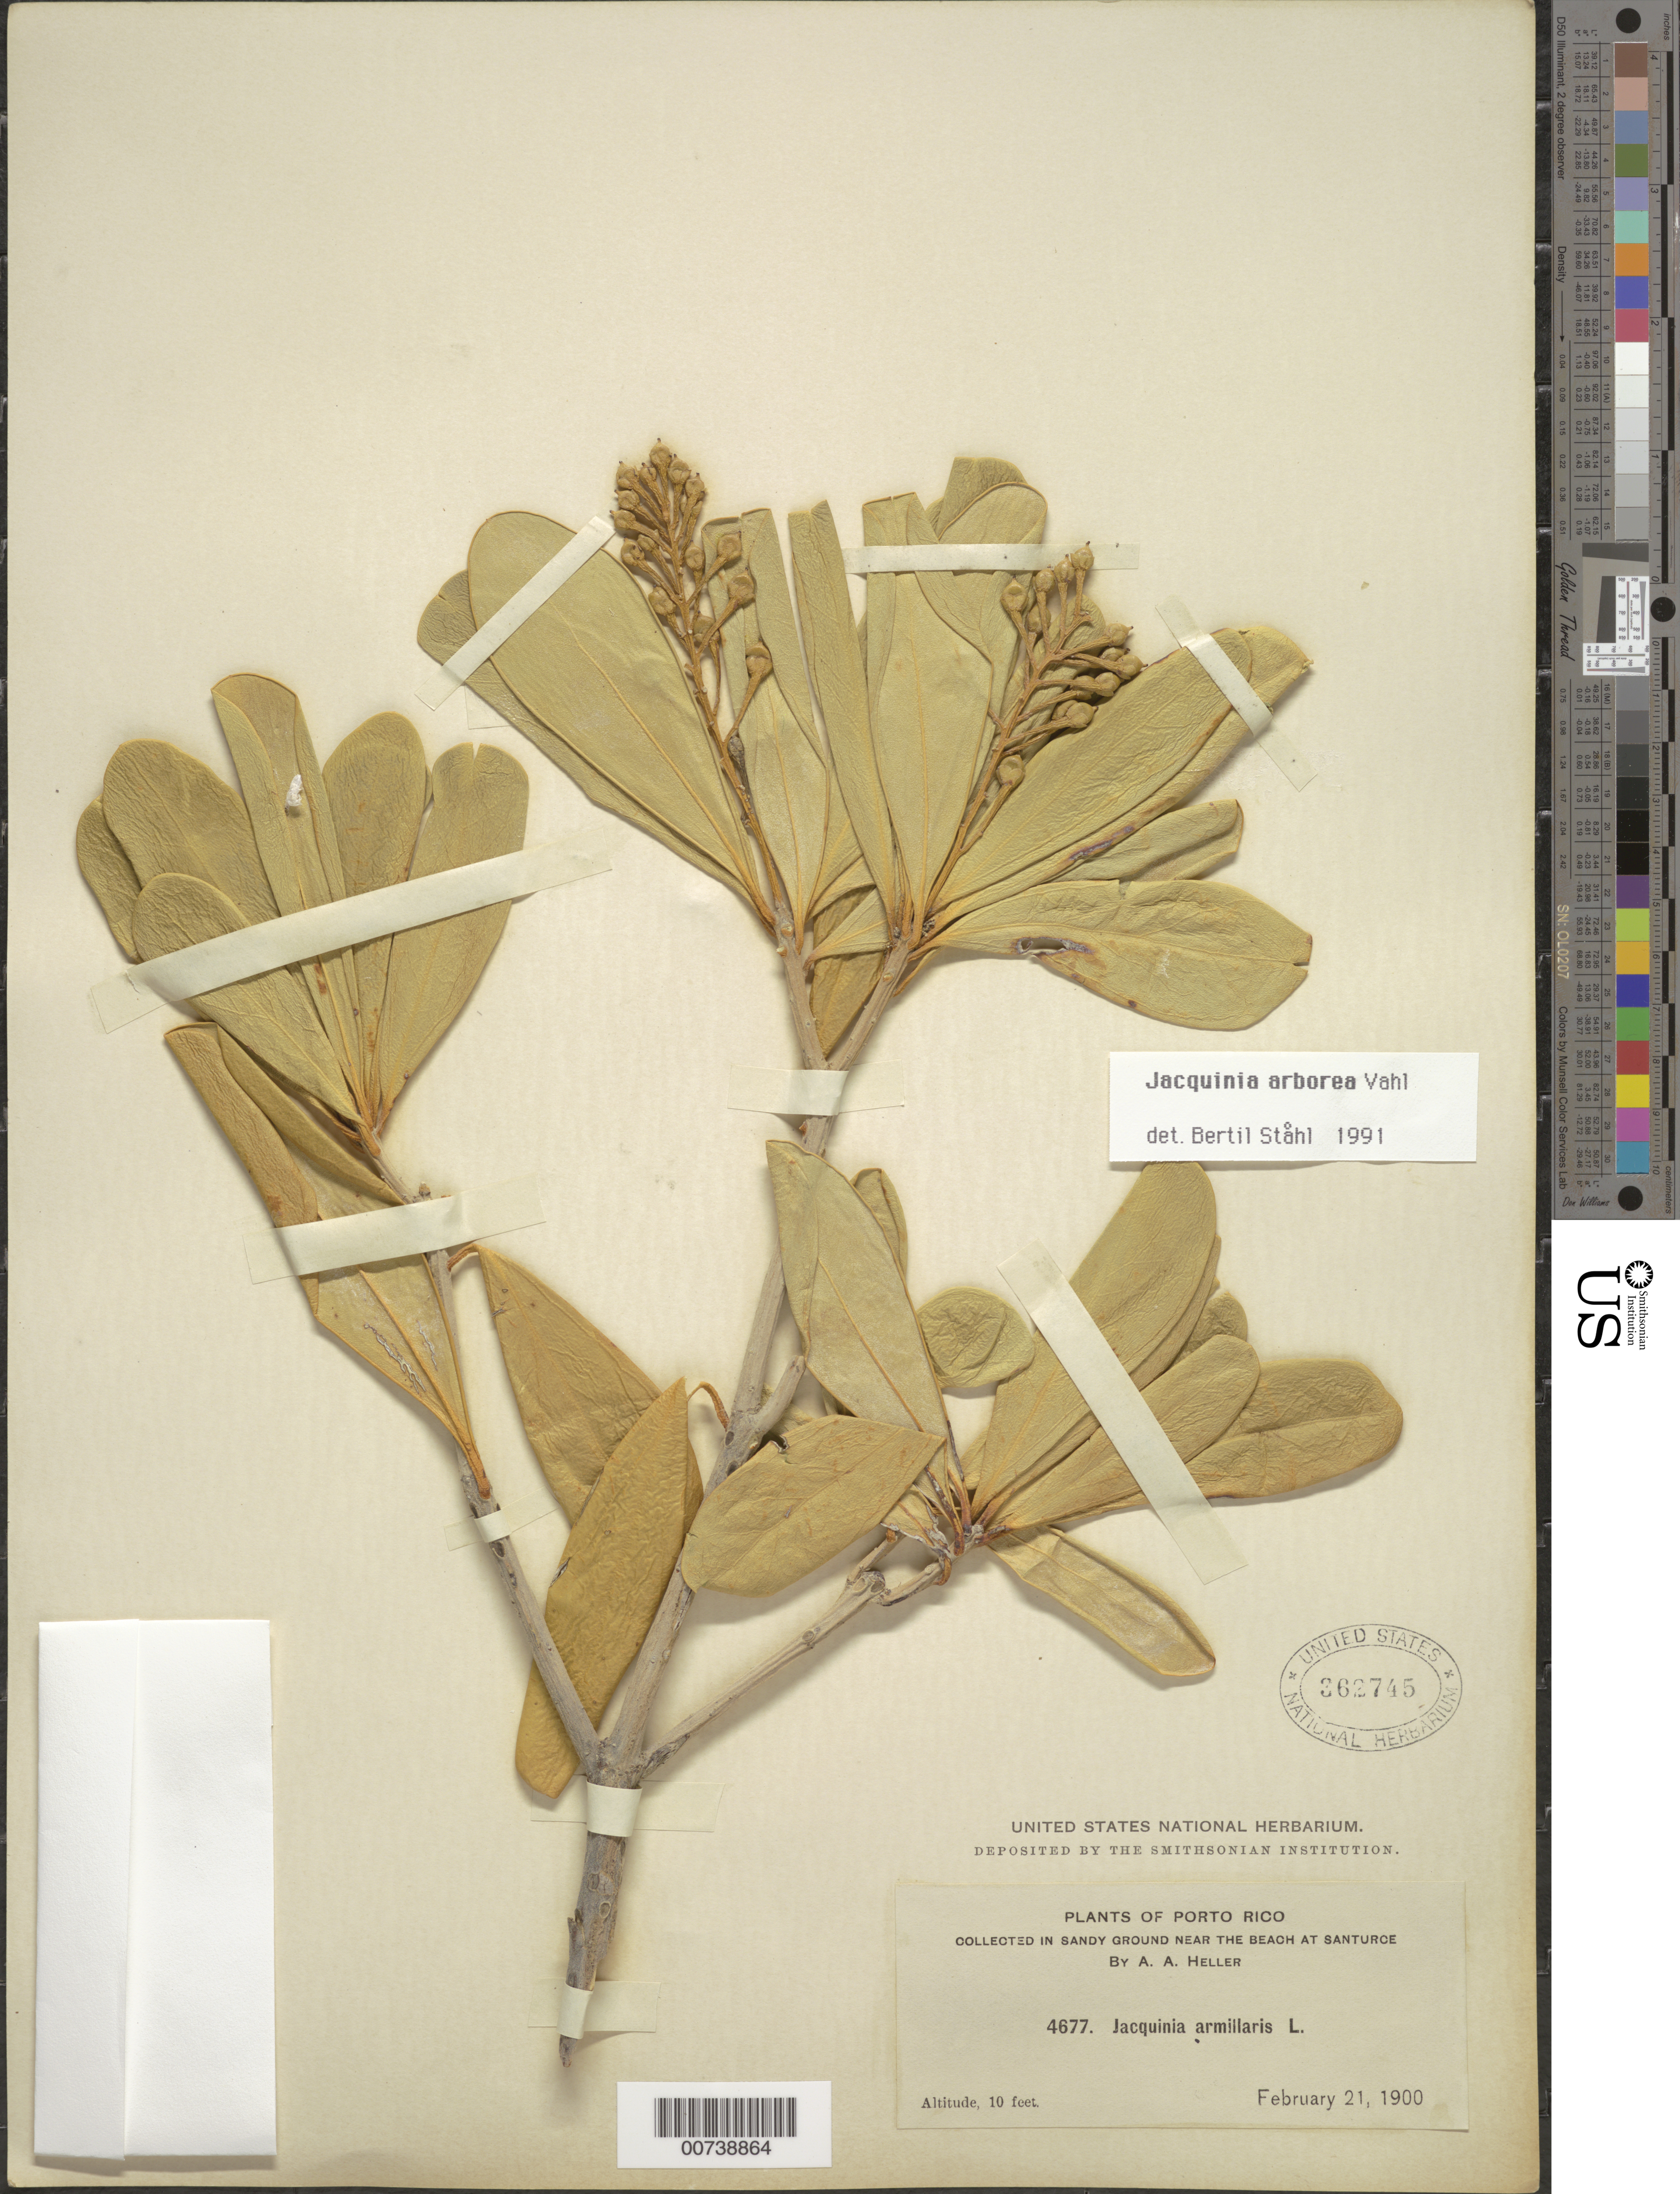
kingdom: Plantae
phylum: Tracheophyta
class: Magnoliopsida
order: Ericales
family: Primulaceae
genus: Jacquinia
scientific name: Jacquinia arborea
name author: Vahl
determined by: Ståhl, B.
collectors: A. A. Heller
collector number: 4677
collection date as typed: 21 Feb 1900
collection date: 1900-02-21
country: Puerto Rico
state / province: San Juan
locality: Near the beach of Santurce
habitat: In sandy ground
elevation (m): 3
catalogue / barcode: US 362745